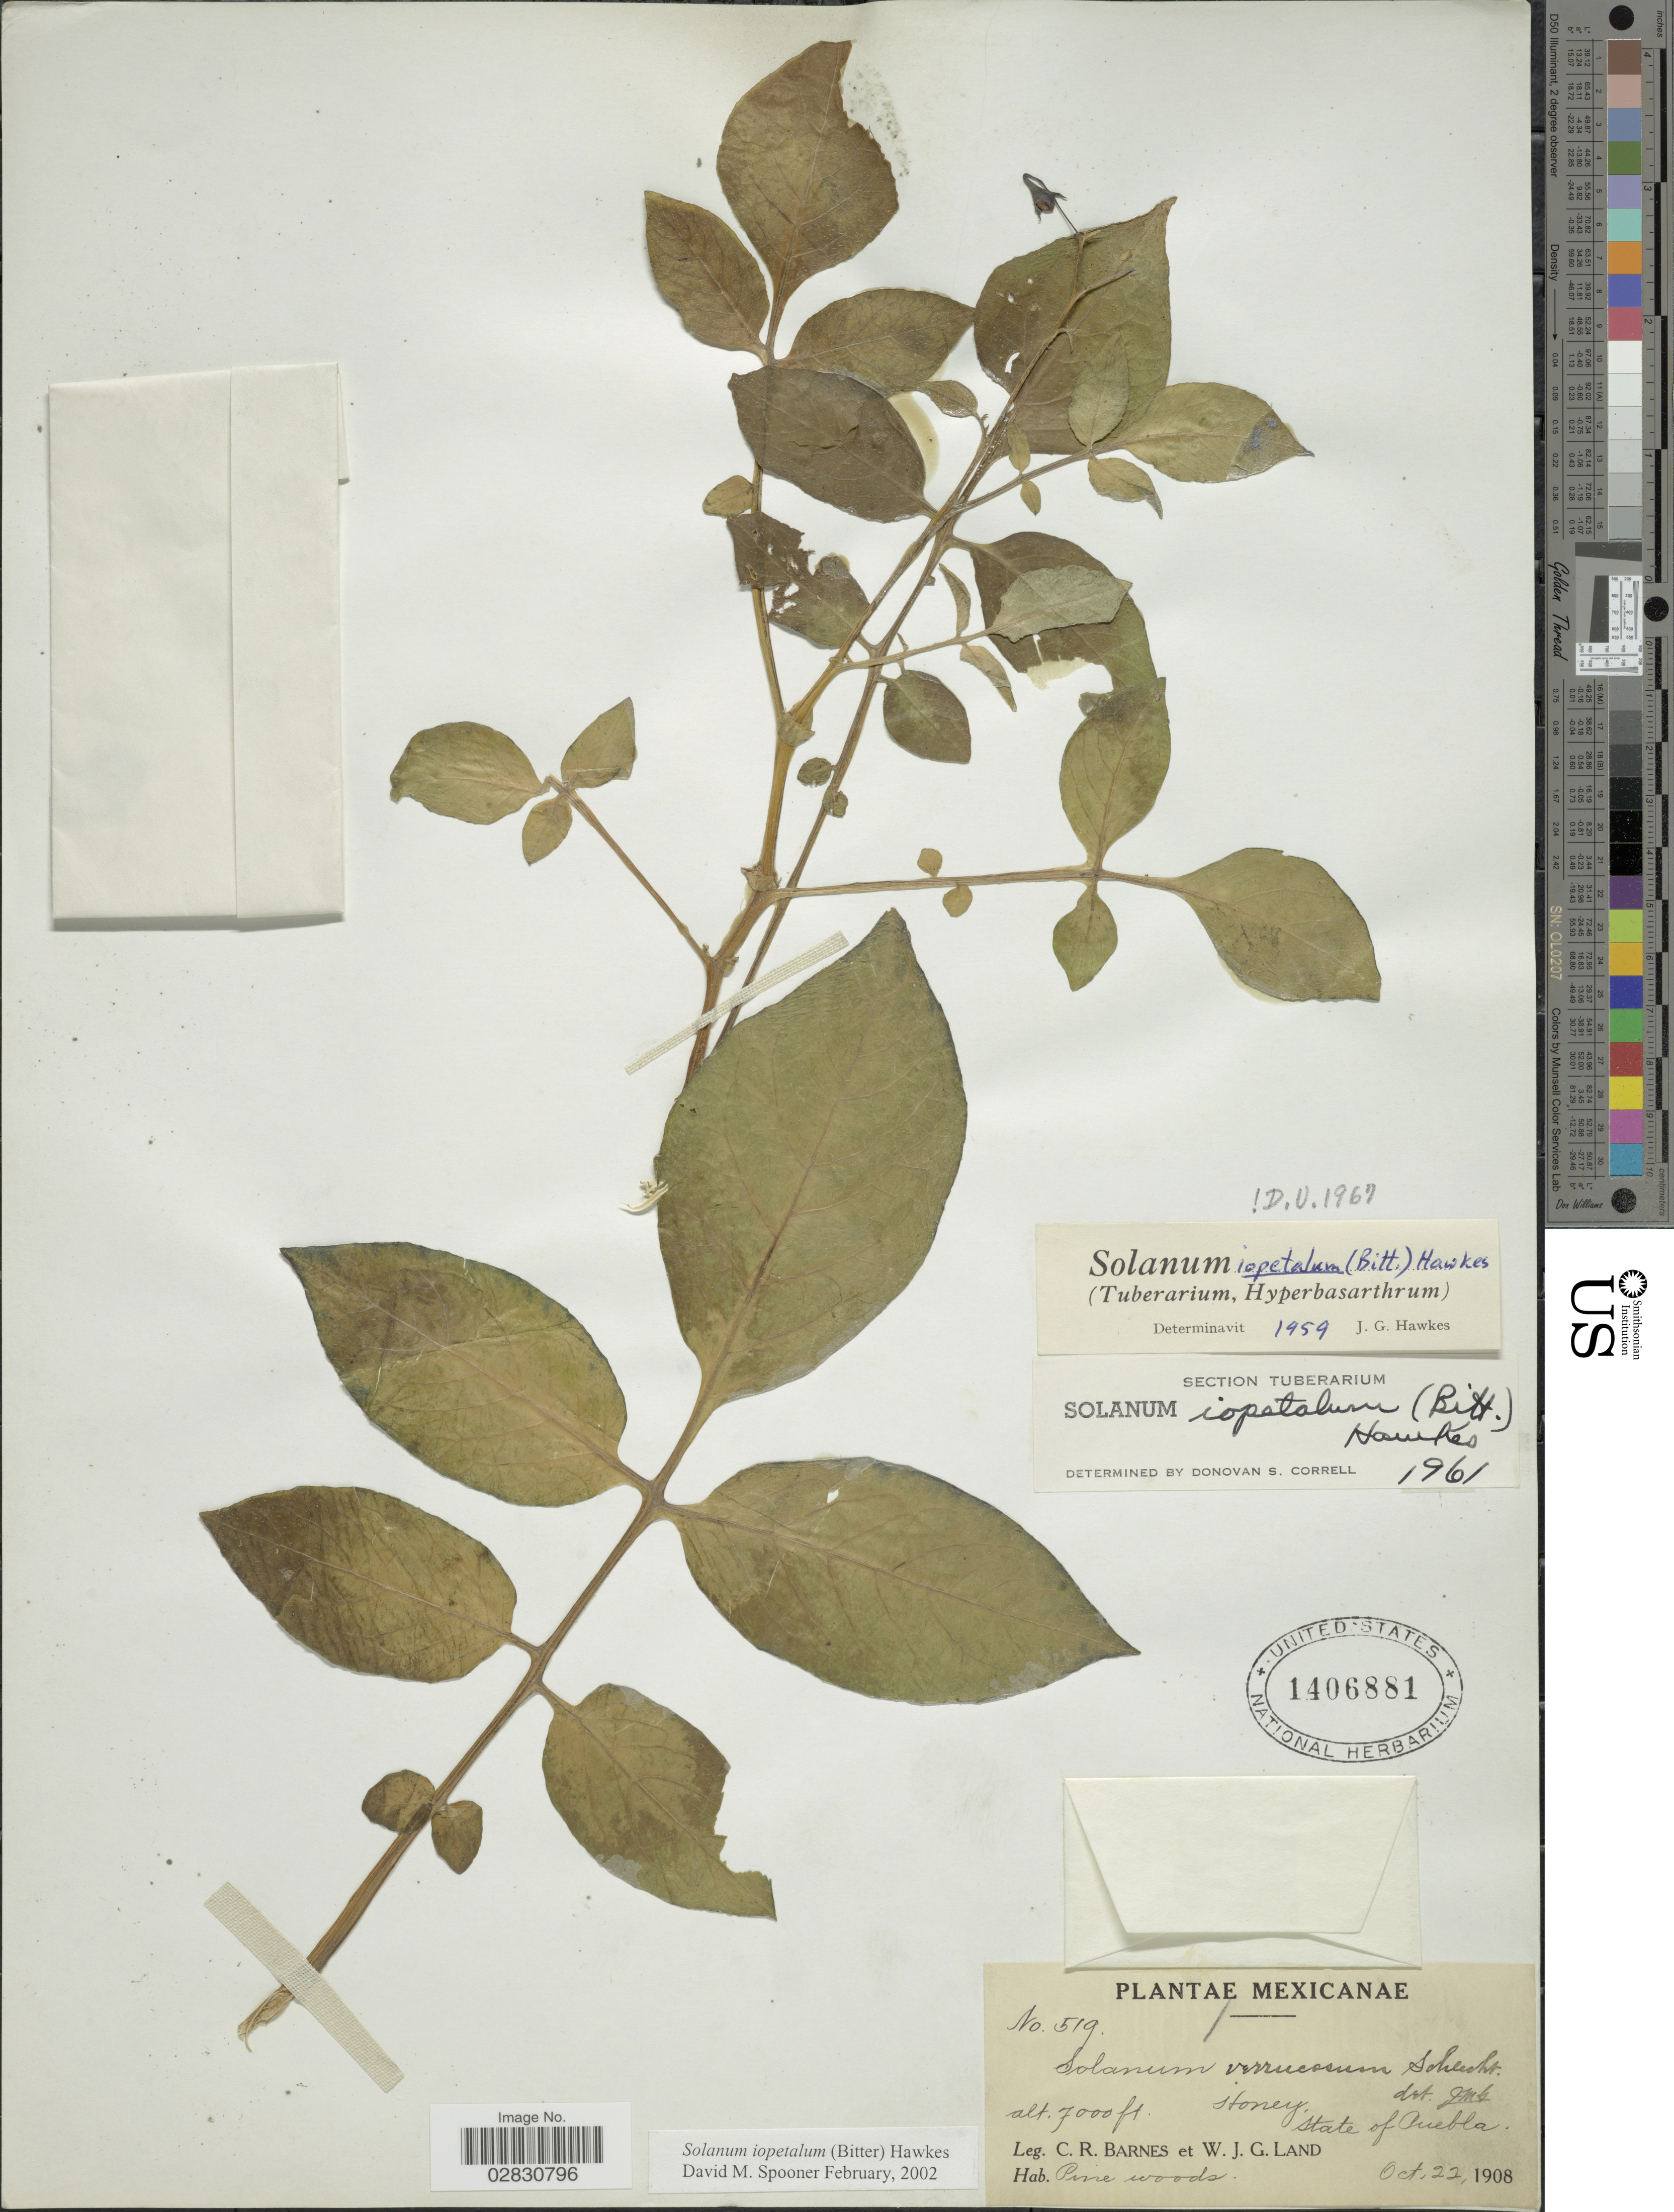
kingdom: Plantae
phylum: Tracheophyta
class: Magnoliopsida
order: Solanales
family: Solanaceae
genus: Solanum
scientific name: Solanum iopetalum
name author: (Bitter) Hawkes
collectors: C. R. Barnes & W. J. G. Land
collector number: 519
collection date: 1908-10-22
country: Mexico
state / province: Puebla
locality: State of Puebla.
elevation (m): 2134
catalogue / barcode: US 1406881